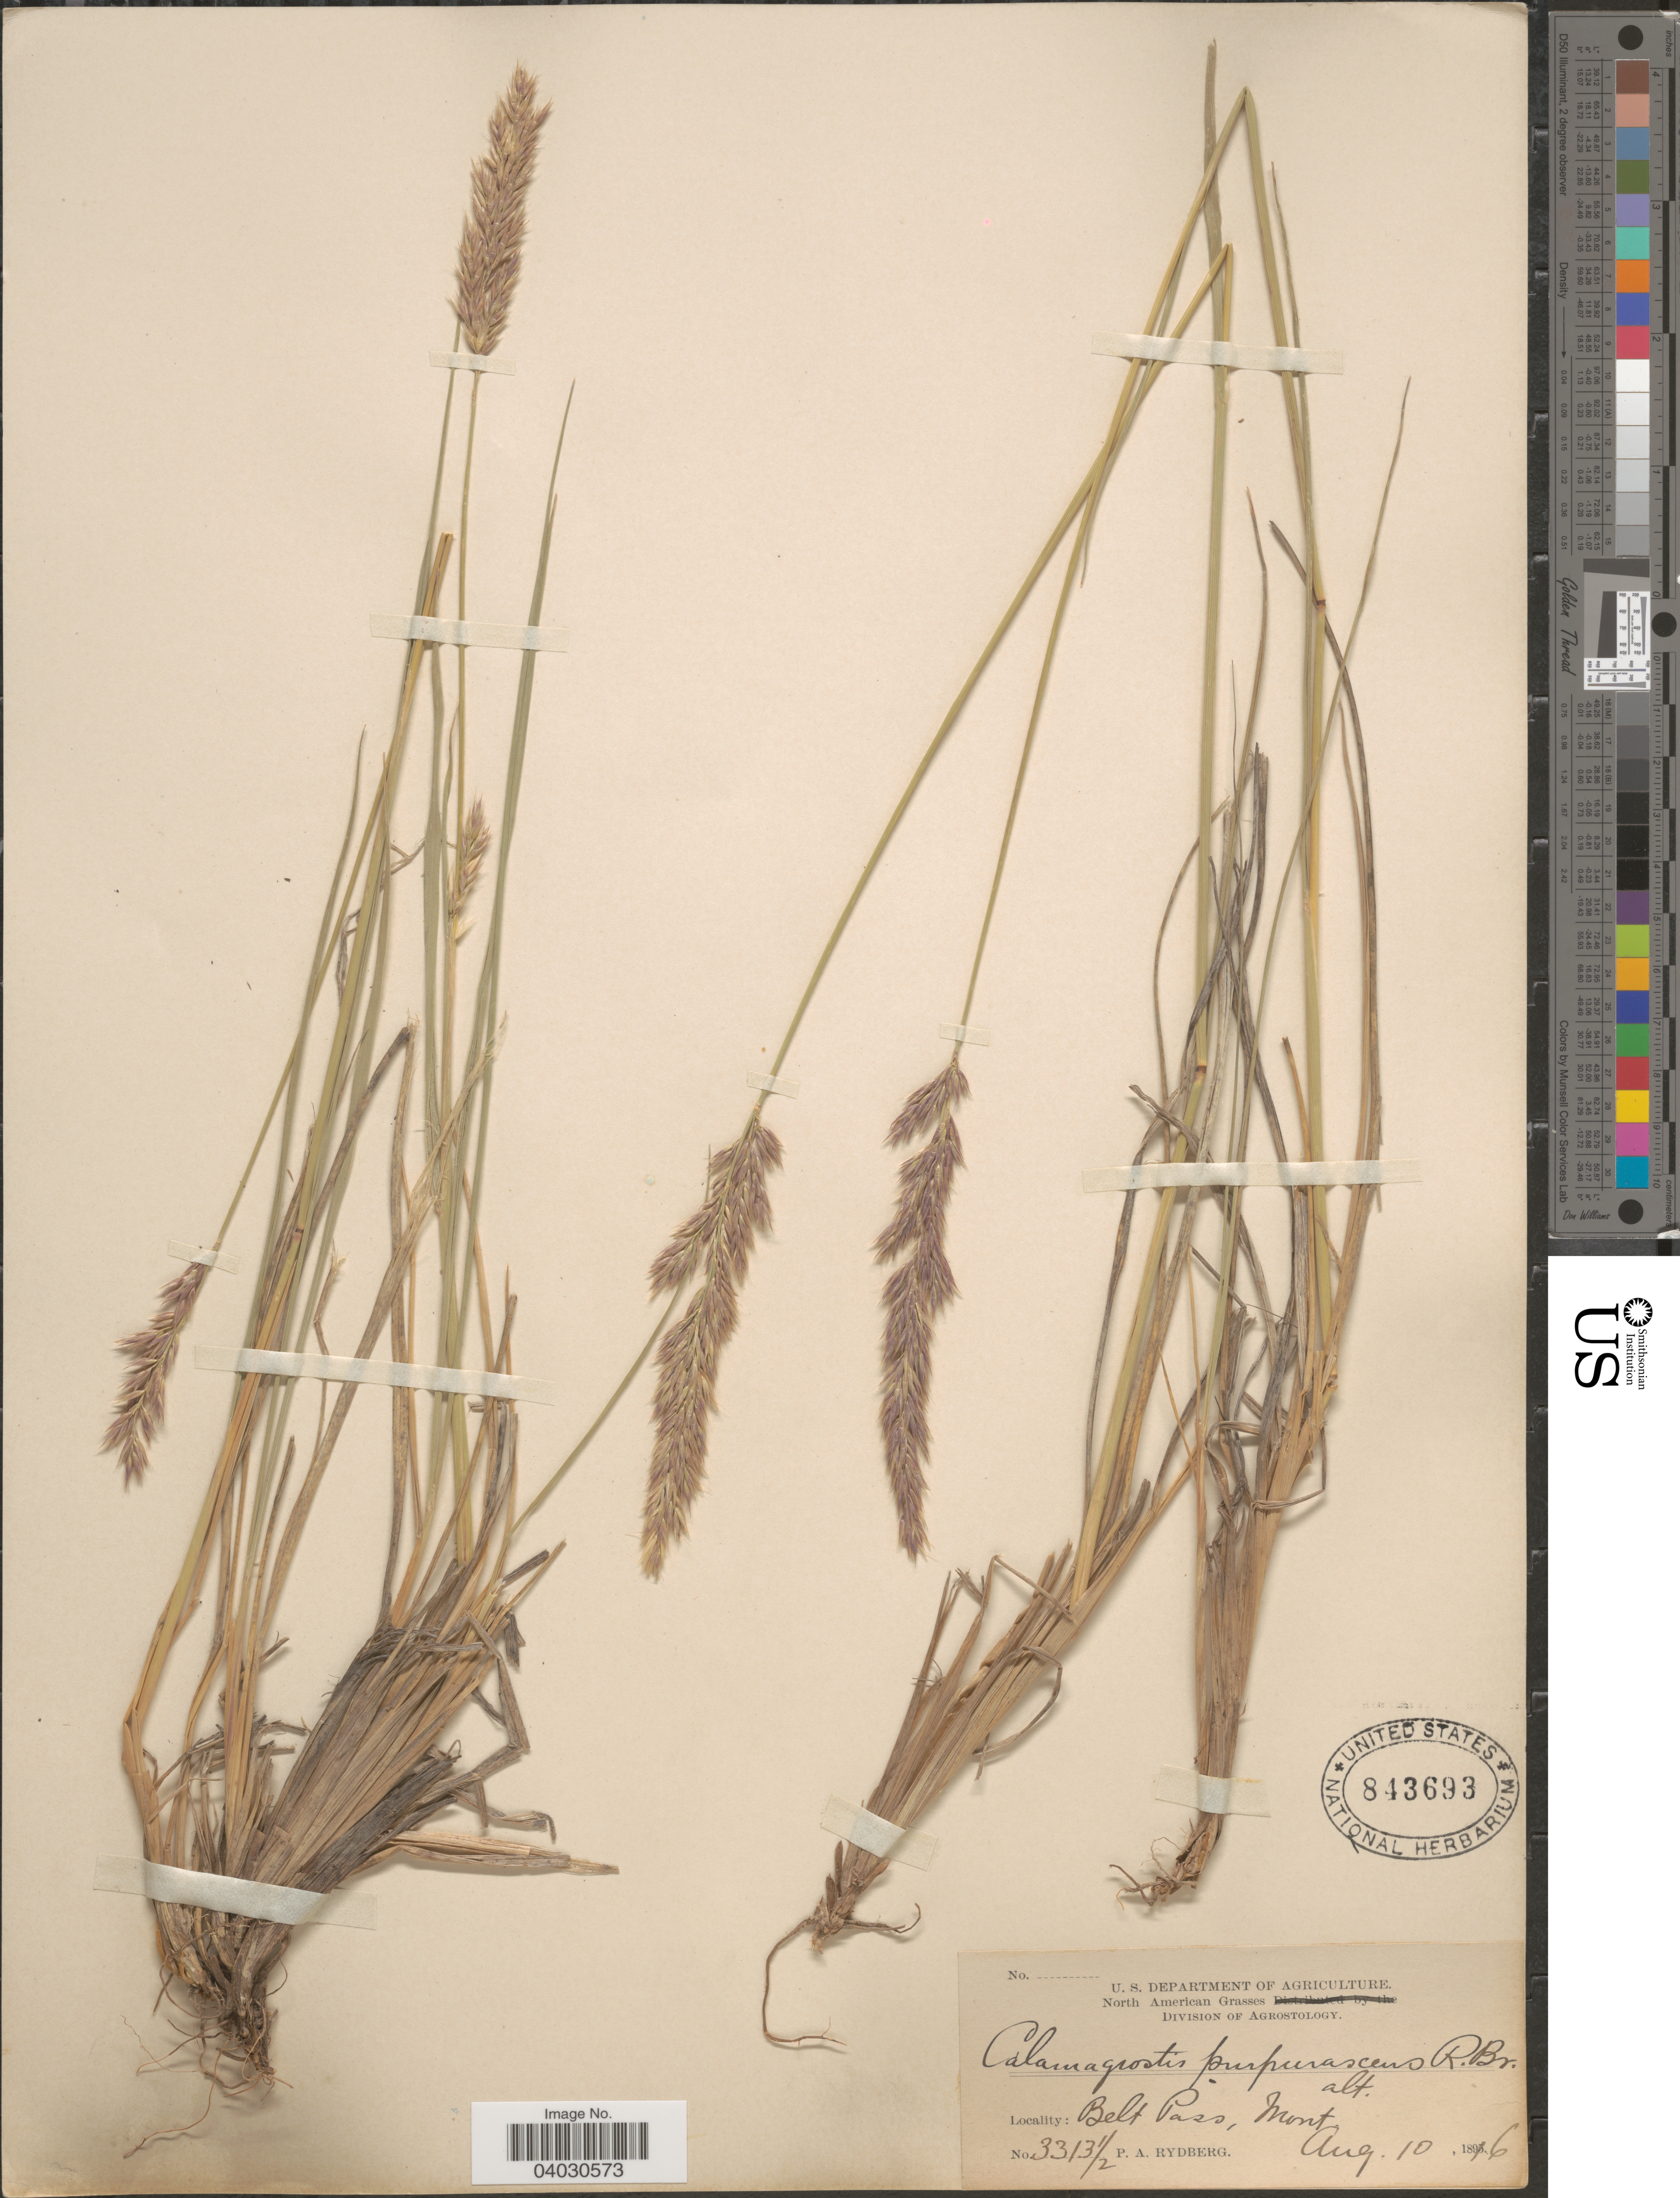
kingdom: Plantae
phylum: Tracheophyta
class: Liliopsida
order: Poales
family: Poaceae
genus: Calamagrostis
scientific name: Calamagrostis purpurascens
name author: R. Br.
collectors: P. A. Rydberg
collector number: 3313½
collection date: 1816-08-10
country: United States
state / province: Montana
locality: Belt Pass.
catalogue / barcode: US 843693